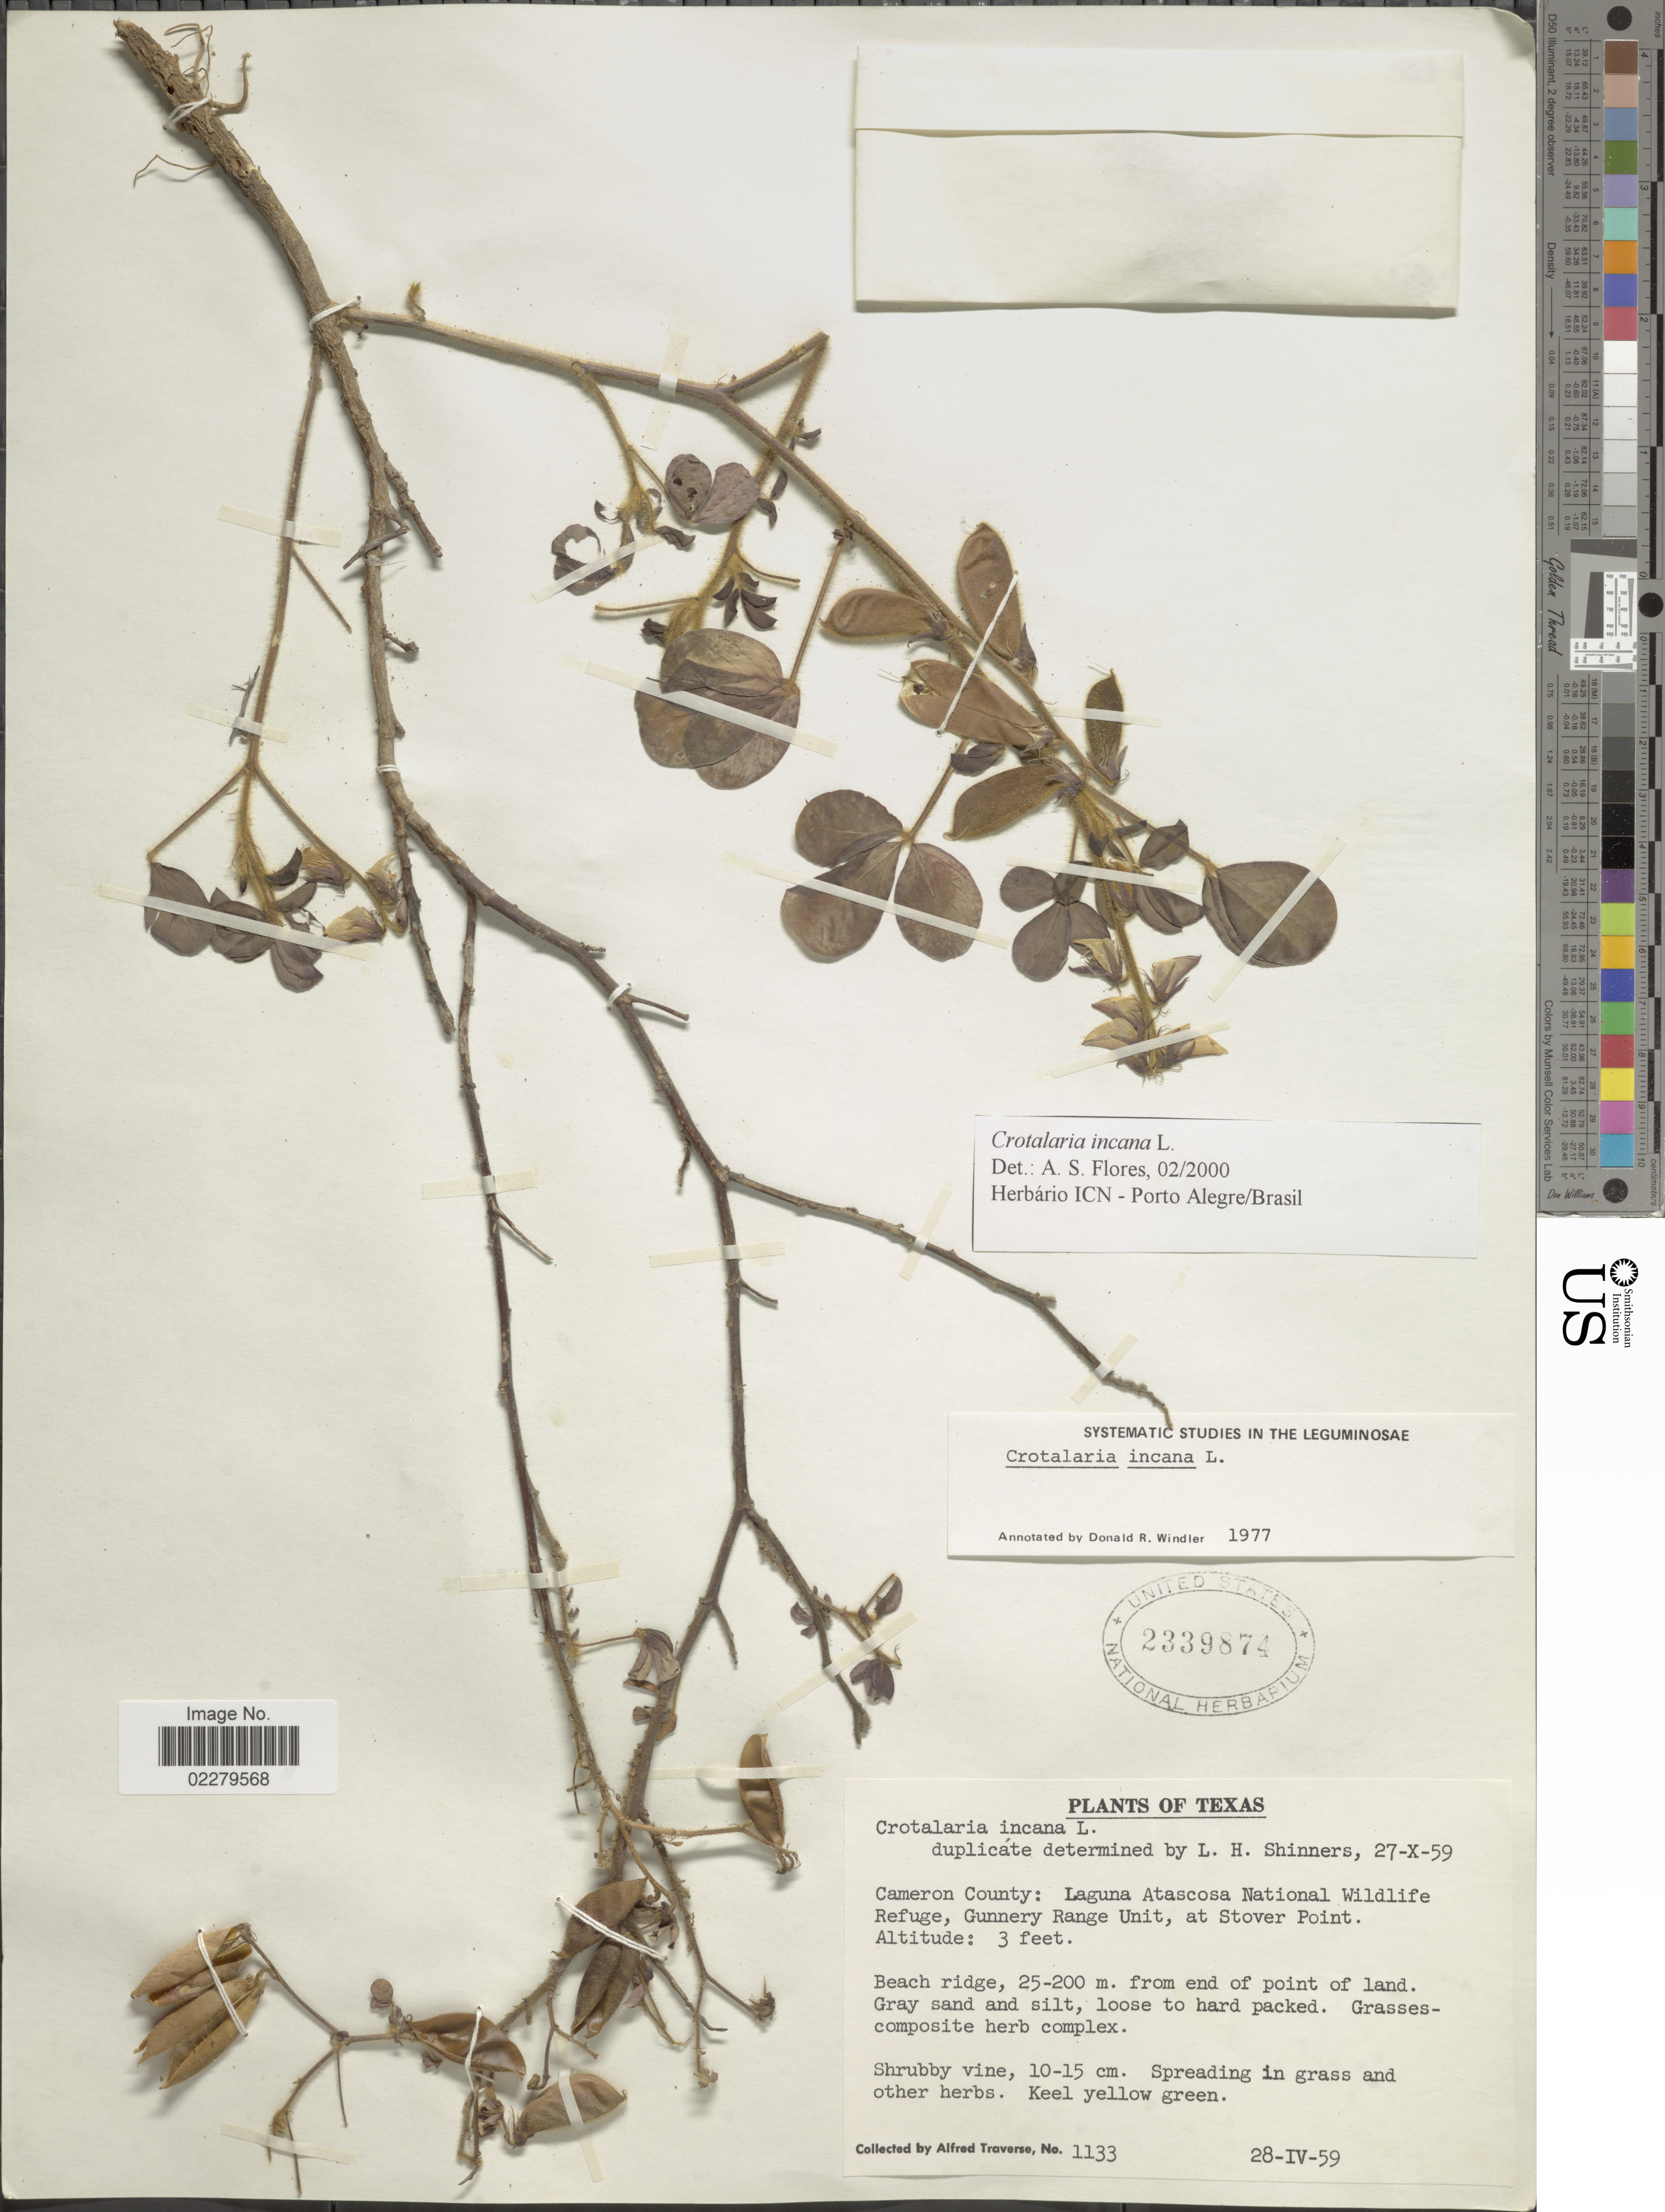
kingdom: Plantae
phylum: Tracheophyta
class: Magnoliopsida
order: Fabales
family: Fabaceae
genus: Crotalaria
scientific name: Crotalaria incana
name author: L.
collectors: A. Traverse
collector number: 1133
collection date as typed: Transcribed d/m/y: 28/4/59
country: United States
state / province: Texas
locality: Cameron County: Laguna Atascosa National Wildlife Refuge, Gunnery Range Unit, at Stover Point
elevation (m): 1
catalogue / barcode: US 2339874